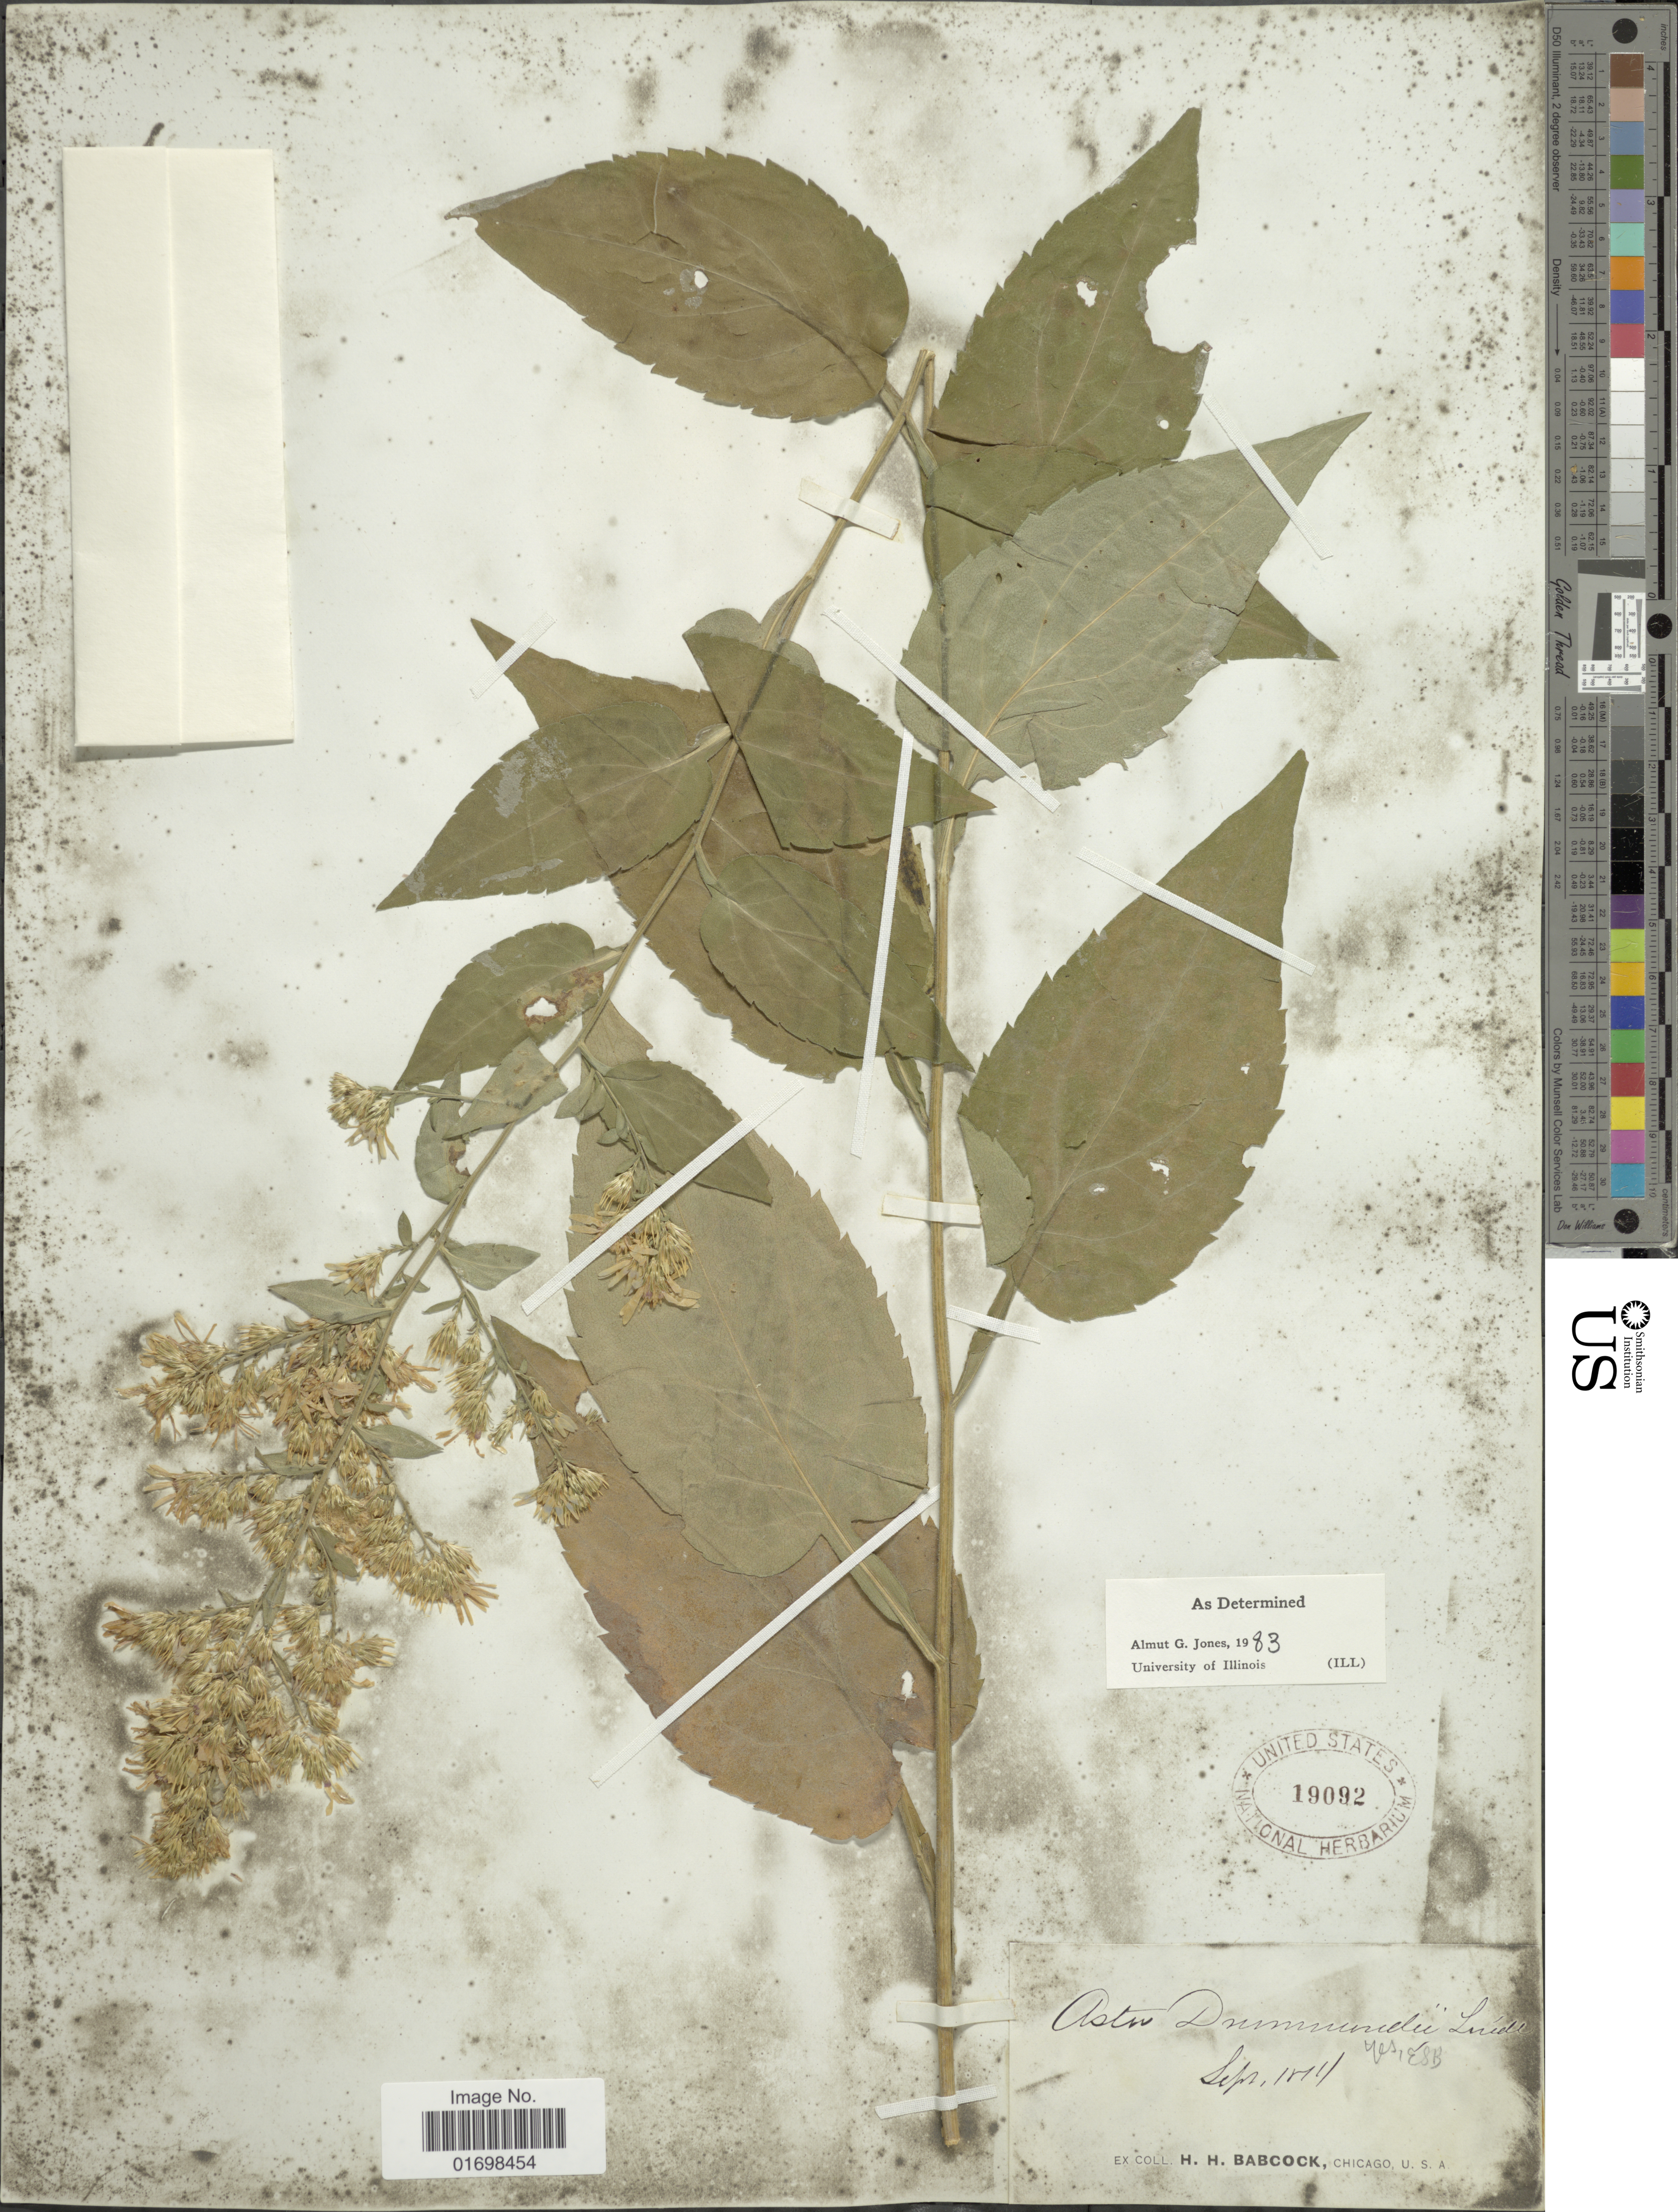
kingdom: Plantae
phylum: Tracheophyta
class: Magnoliopsida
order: Asterales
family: Asteraceae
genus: Symphyotrichum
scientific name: Symphyotrichum drummondii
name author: (Lindl.) G.L. Nesom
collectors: H. Babcock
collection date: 1814-09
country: United States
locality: Chicago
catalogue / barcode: US 19092